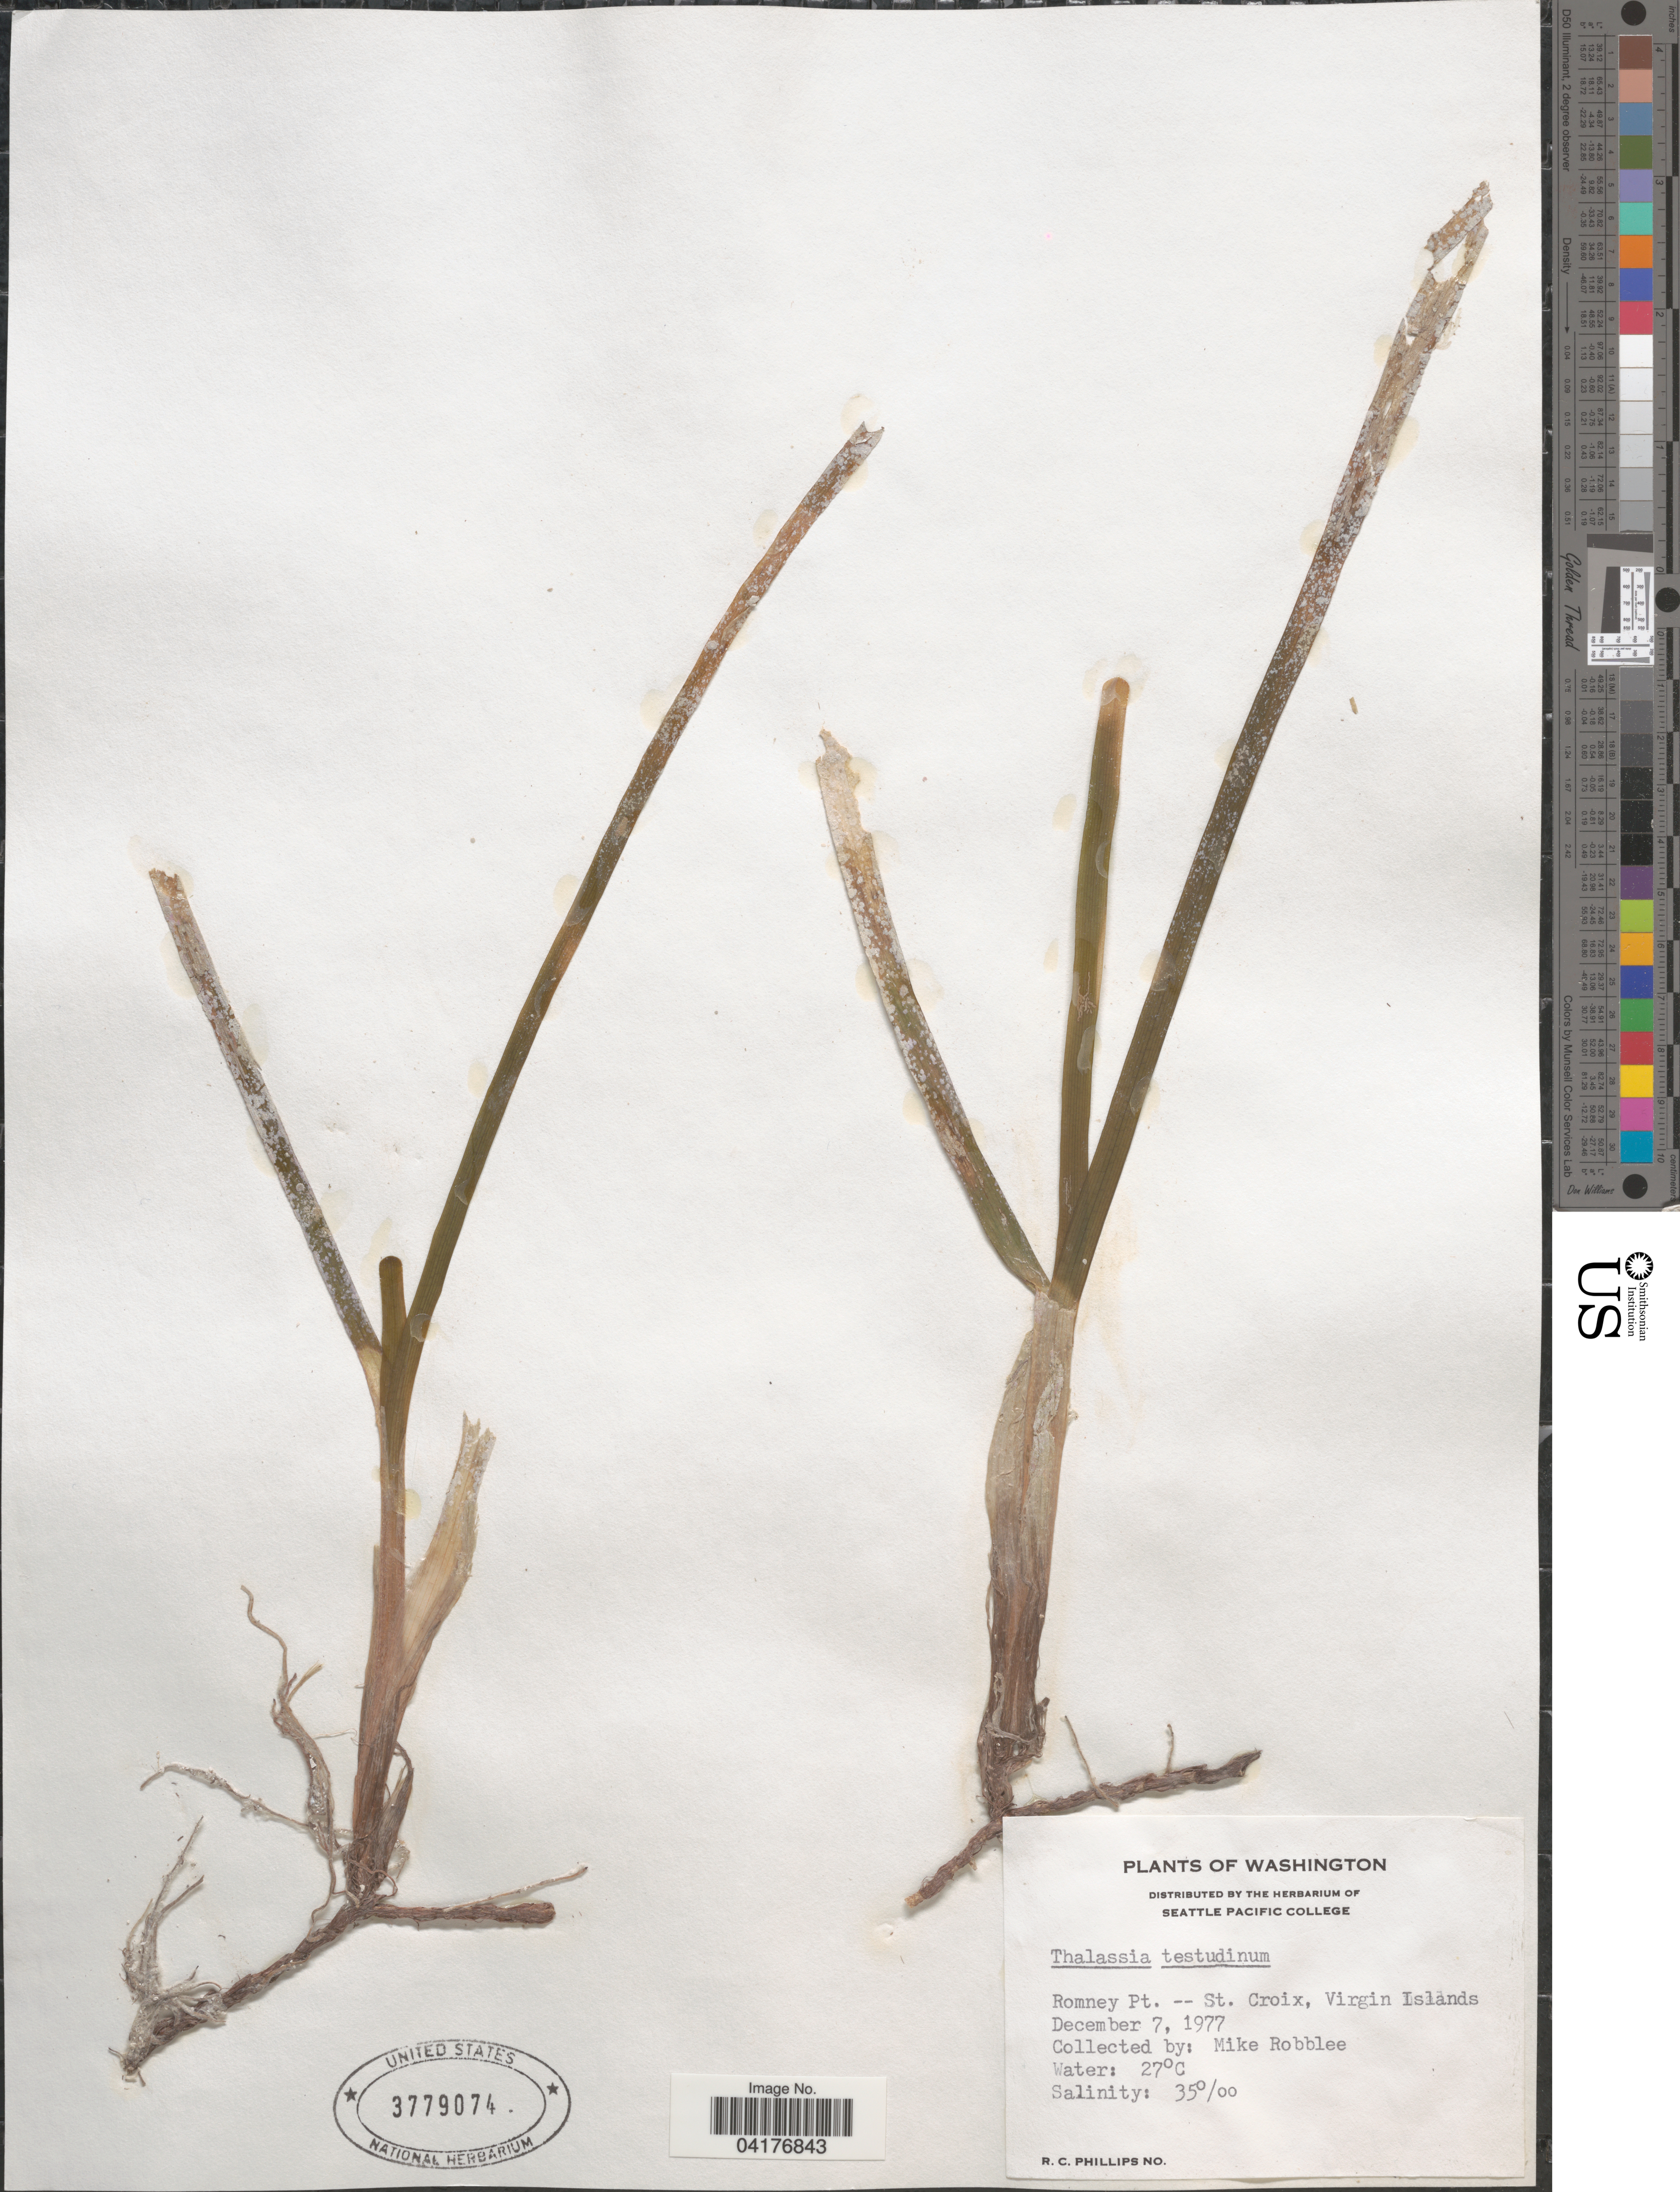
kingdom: Plantae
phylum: Tracheophyta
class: Liliopsida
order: Alismatales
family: Hydrocharitaceae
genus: Thalassia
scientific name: Thalassia testudinum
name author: Banks & Sol. ex K.D. Koenig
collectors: M. Robblee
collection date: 1977-12-07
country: U.S. Virgin Islands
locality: Romney Pt. -- St. Croix, Virgin Islands.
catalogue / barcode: US 3779074